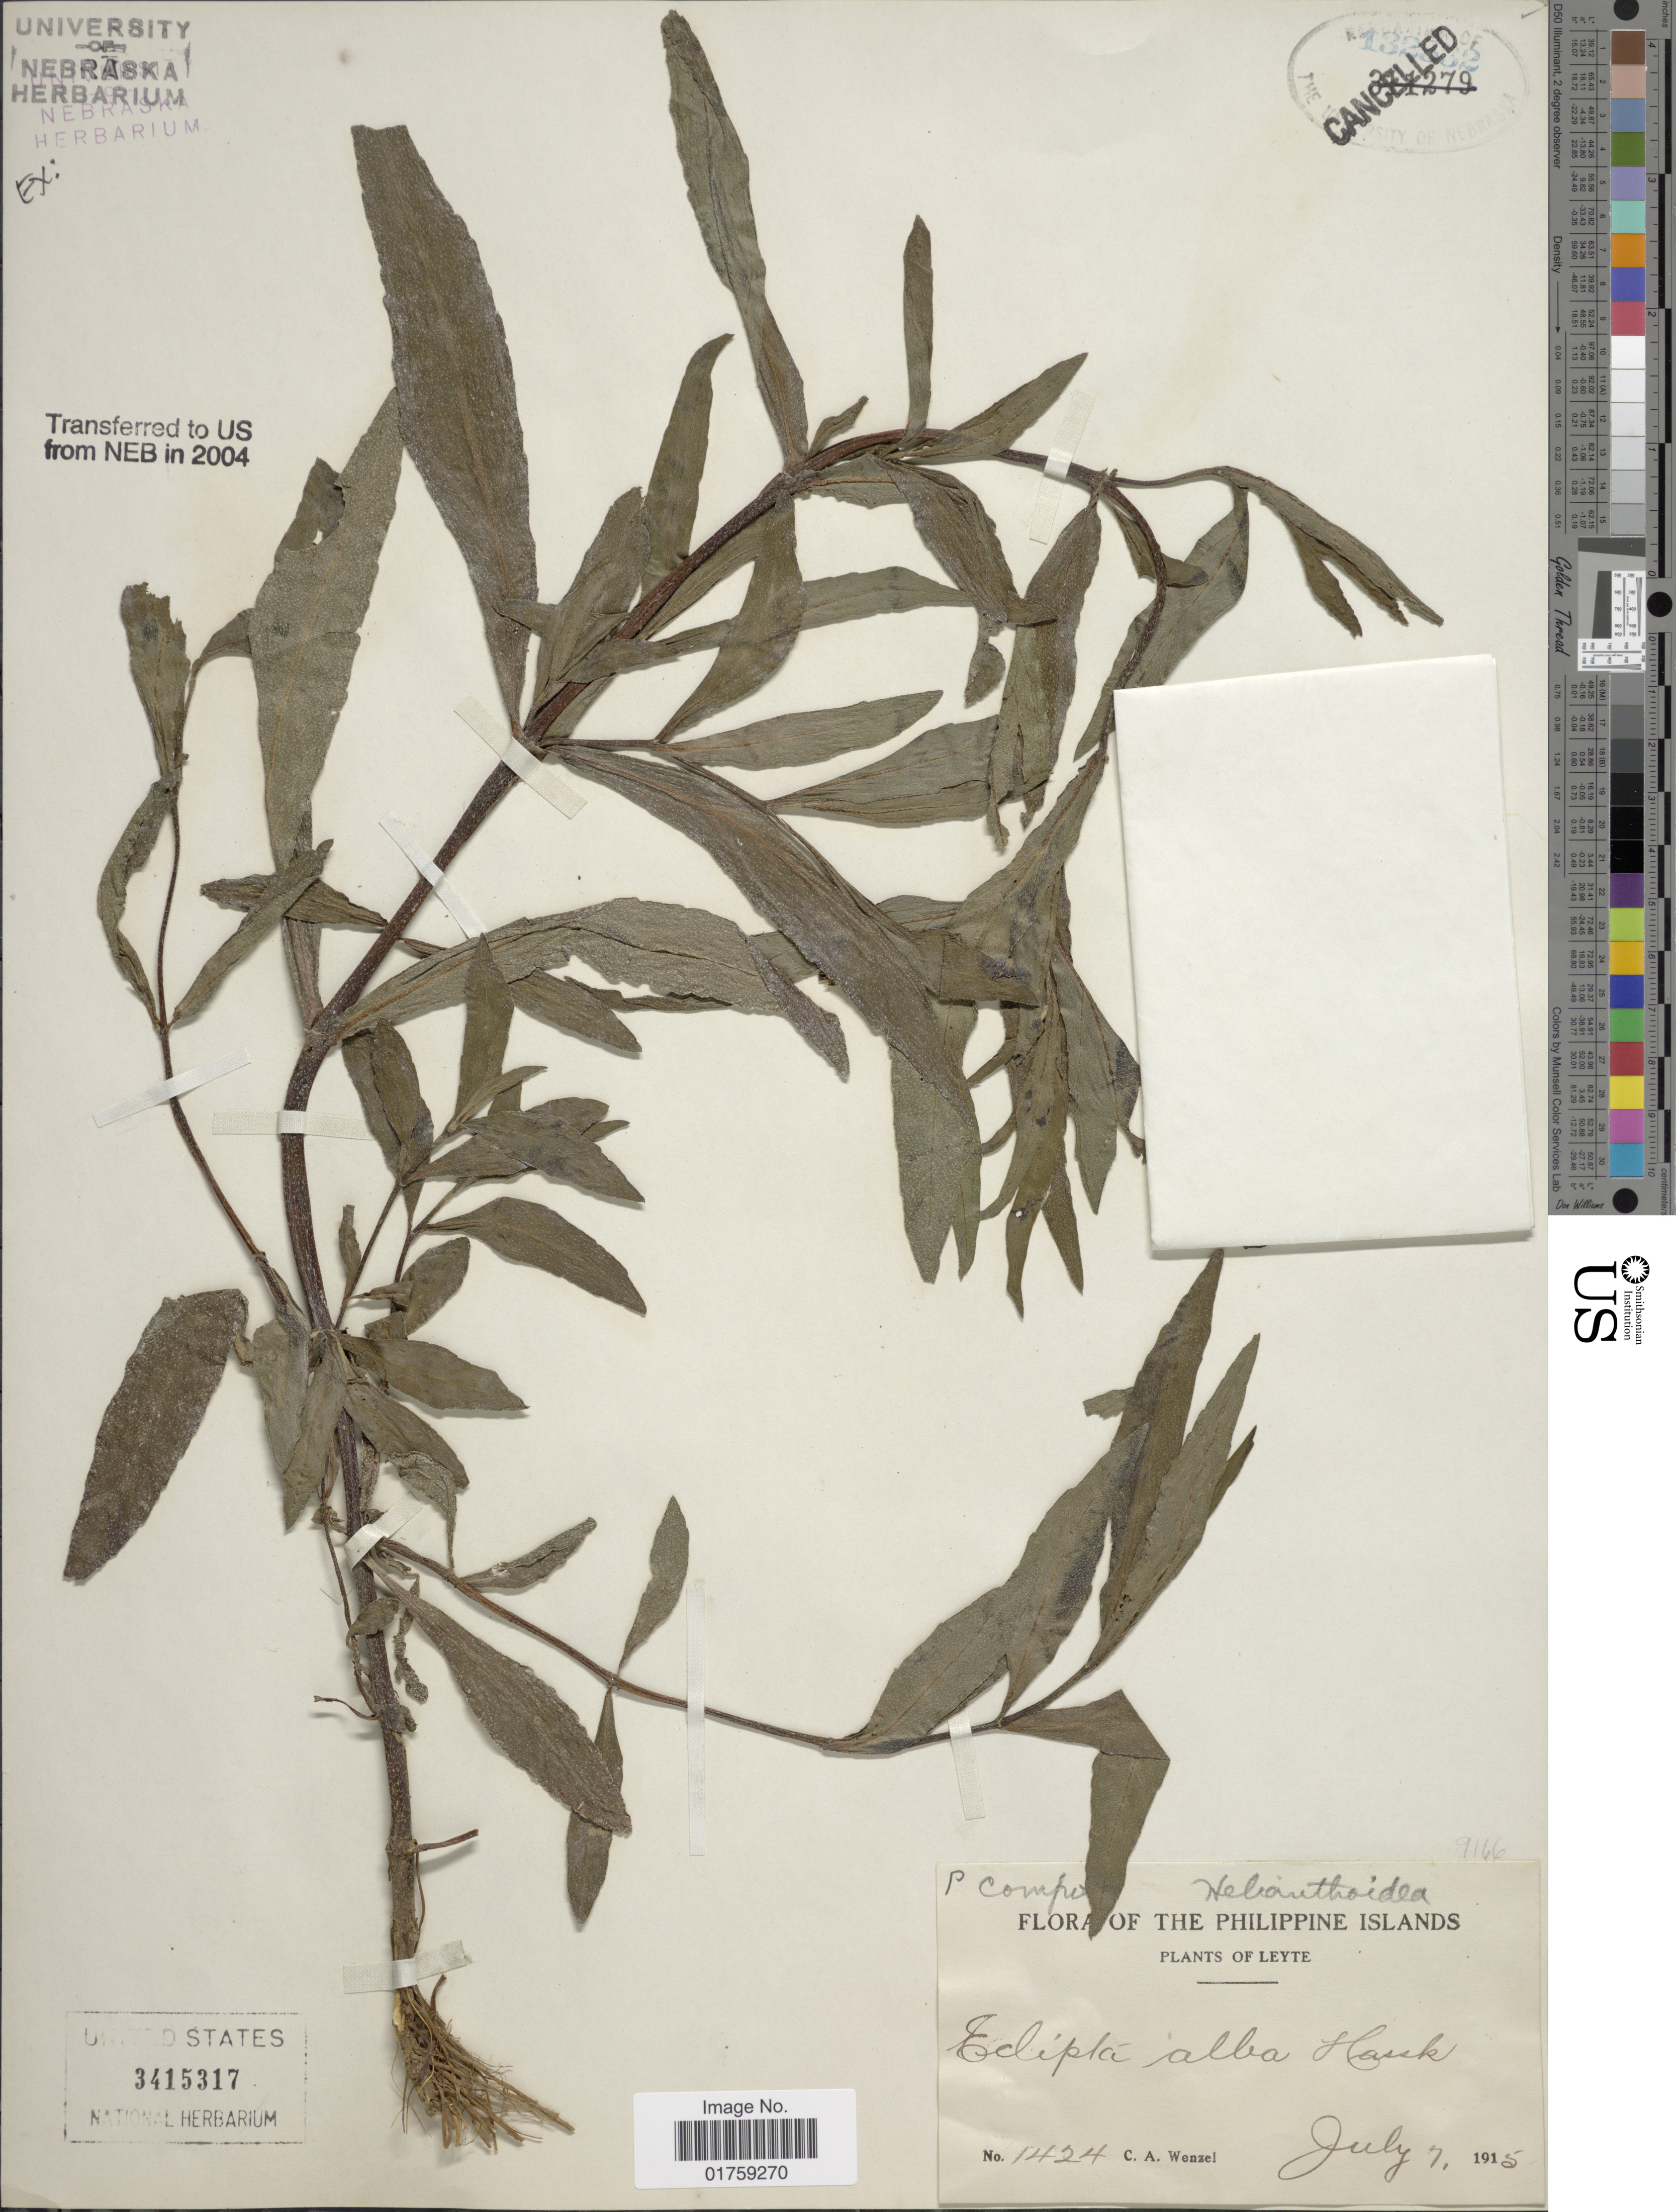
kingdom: Plantae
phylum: Tracheophyta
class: Magnoliopsida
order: Asterales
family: Asteraceae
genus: Eclipta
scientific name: Eclipta alba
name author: (L.) Hassk.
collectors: C. Wenzel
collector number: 1424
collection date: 1915-07-07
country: Philippines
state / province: Eastern Visayas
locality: Leyte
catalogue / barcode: US 3415317